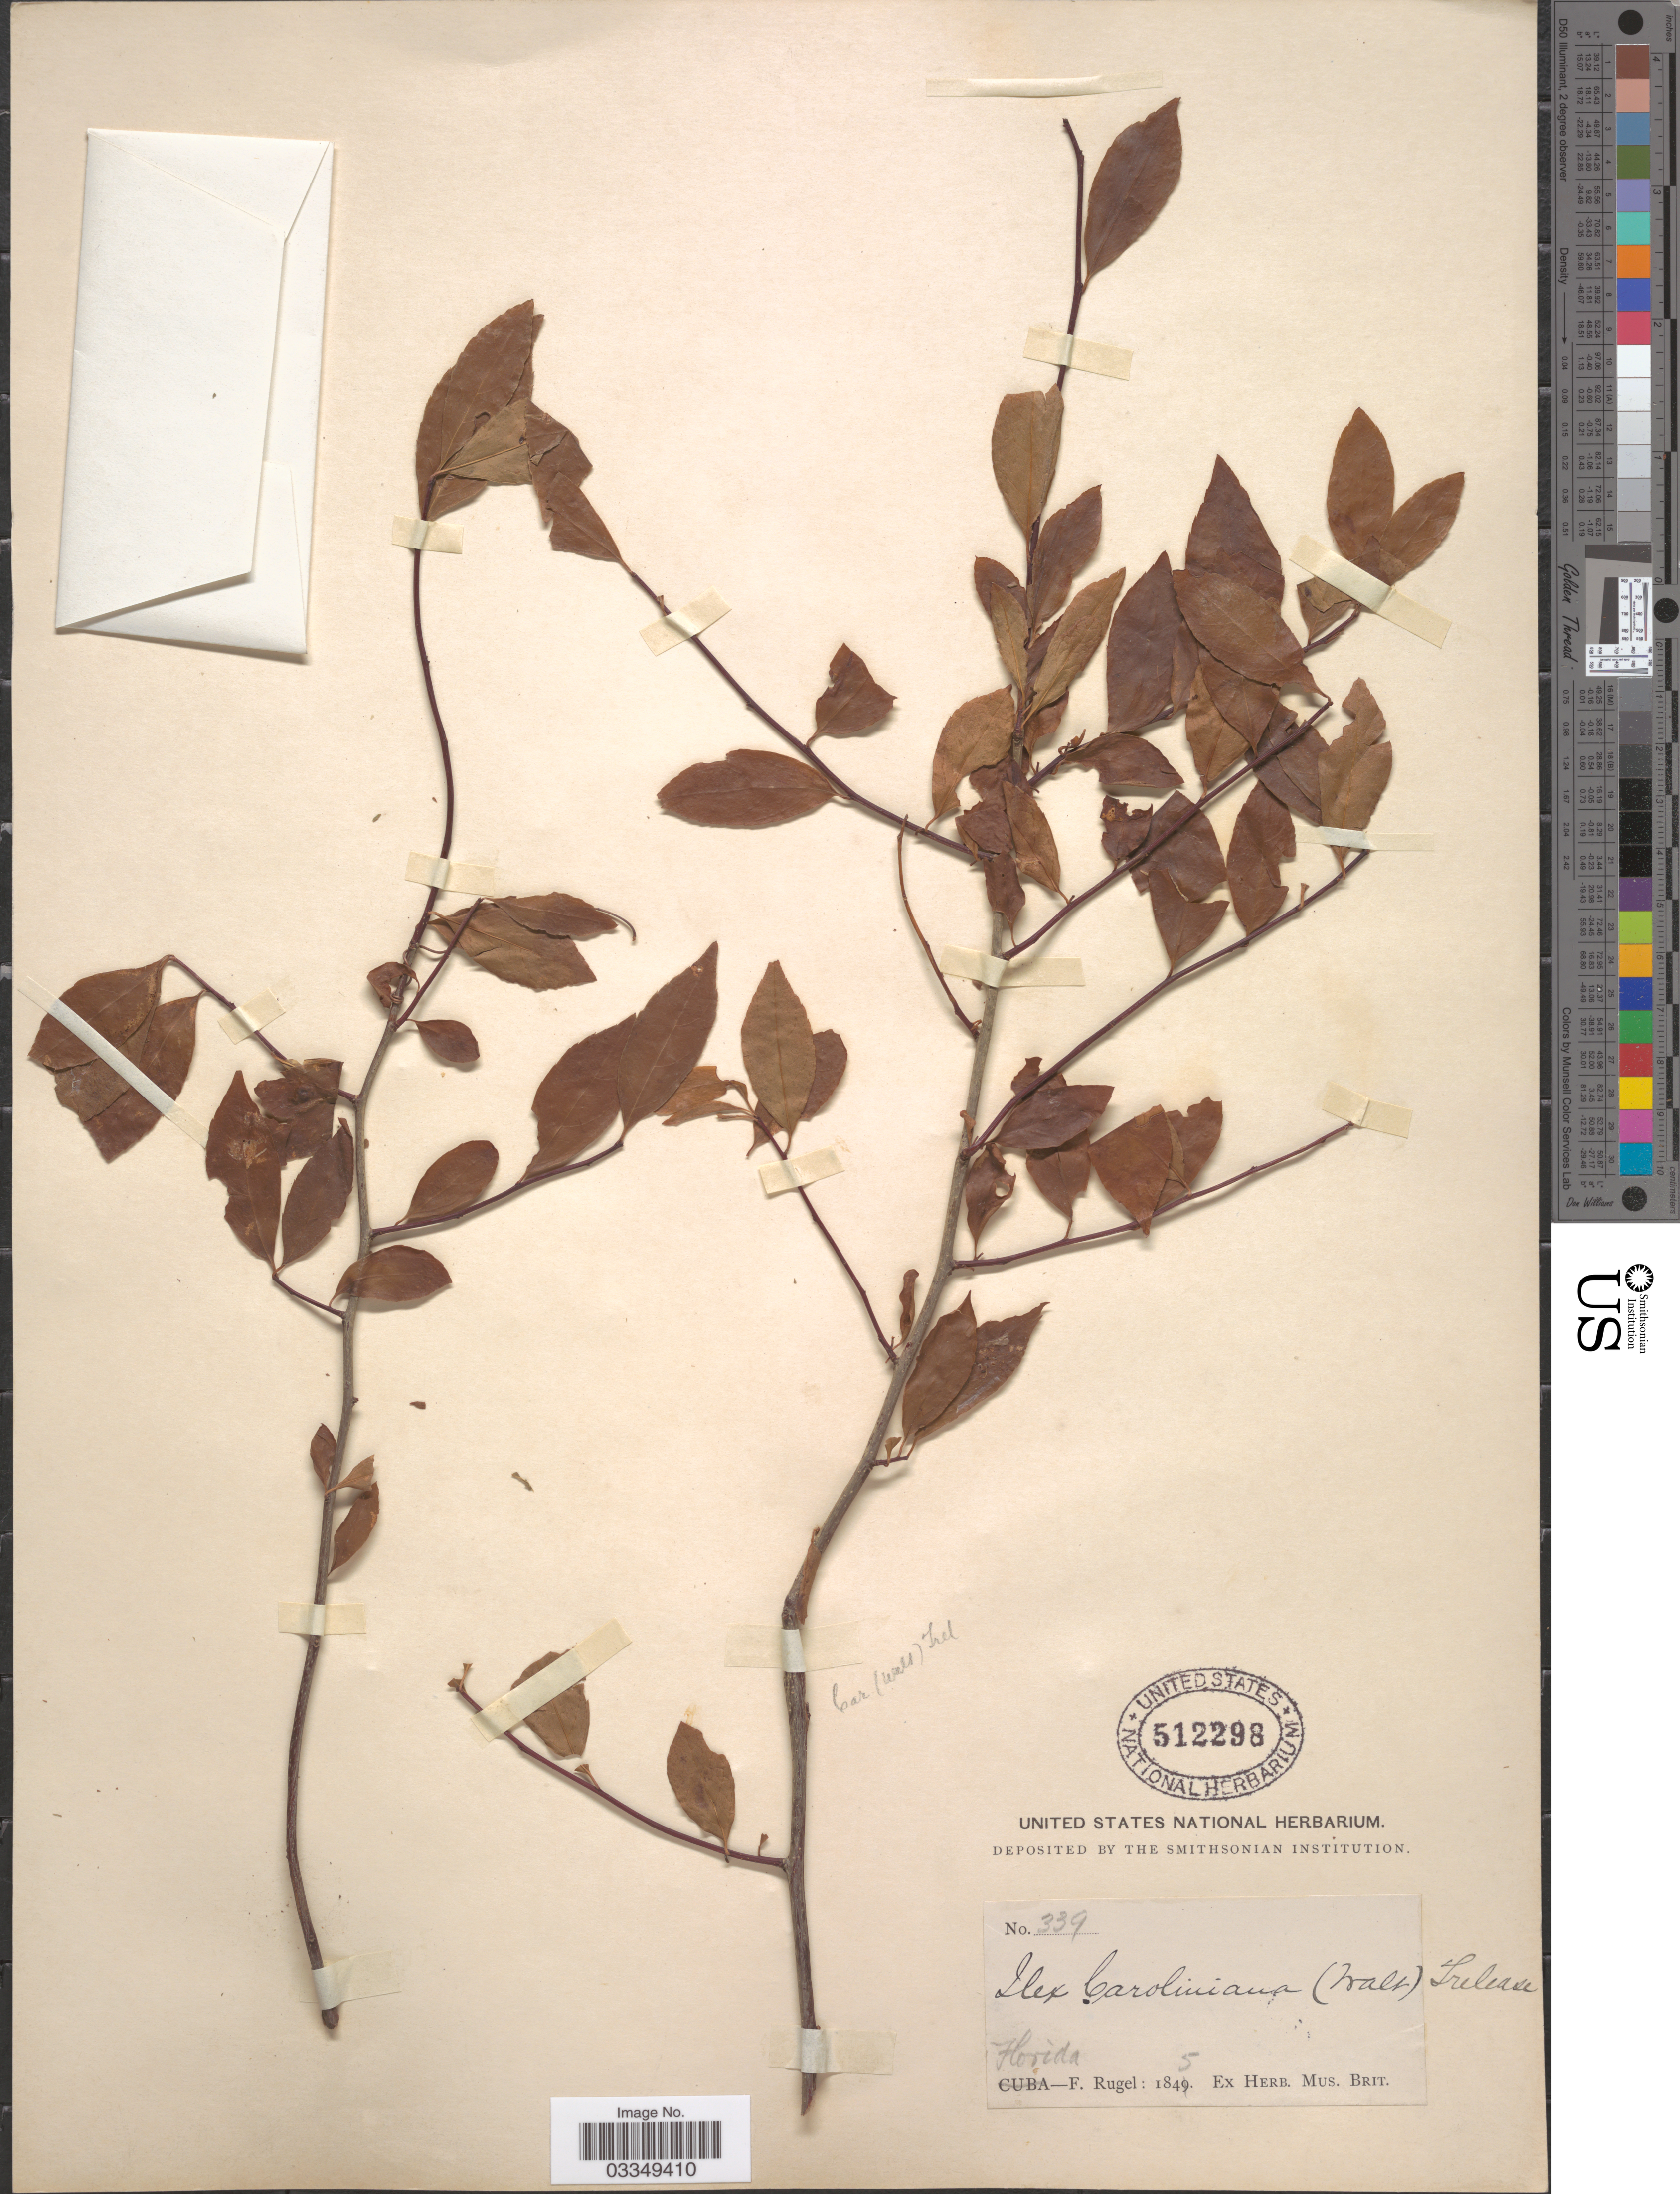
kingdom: Plantae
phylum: Tracheophyta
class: Magnoliopsida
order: Aquifoliales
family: Aquifoliaceae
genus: Ilex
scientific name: Ilex caroliniana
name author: Trel.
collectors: F. Rugel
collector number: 339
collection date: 1845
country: United States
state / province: Florida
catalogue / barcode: US 512298